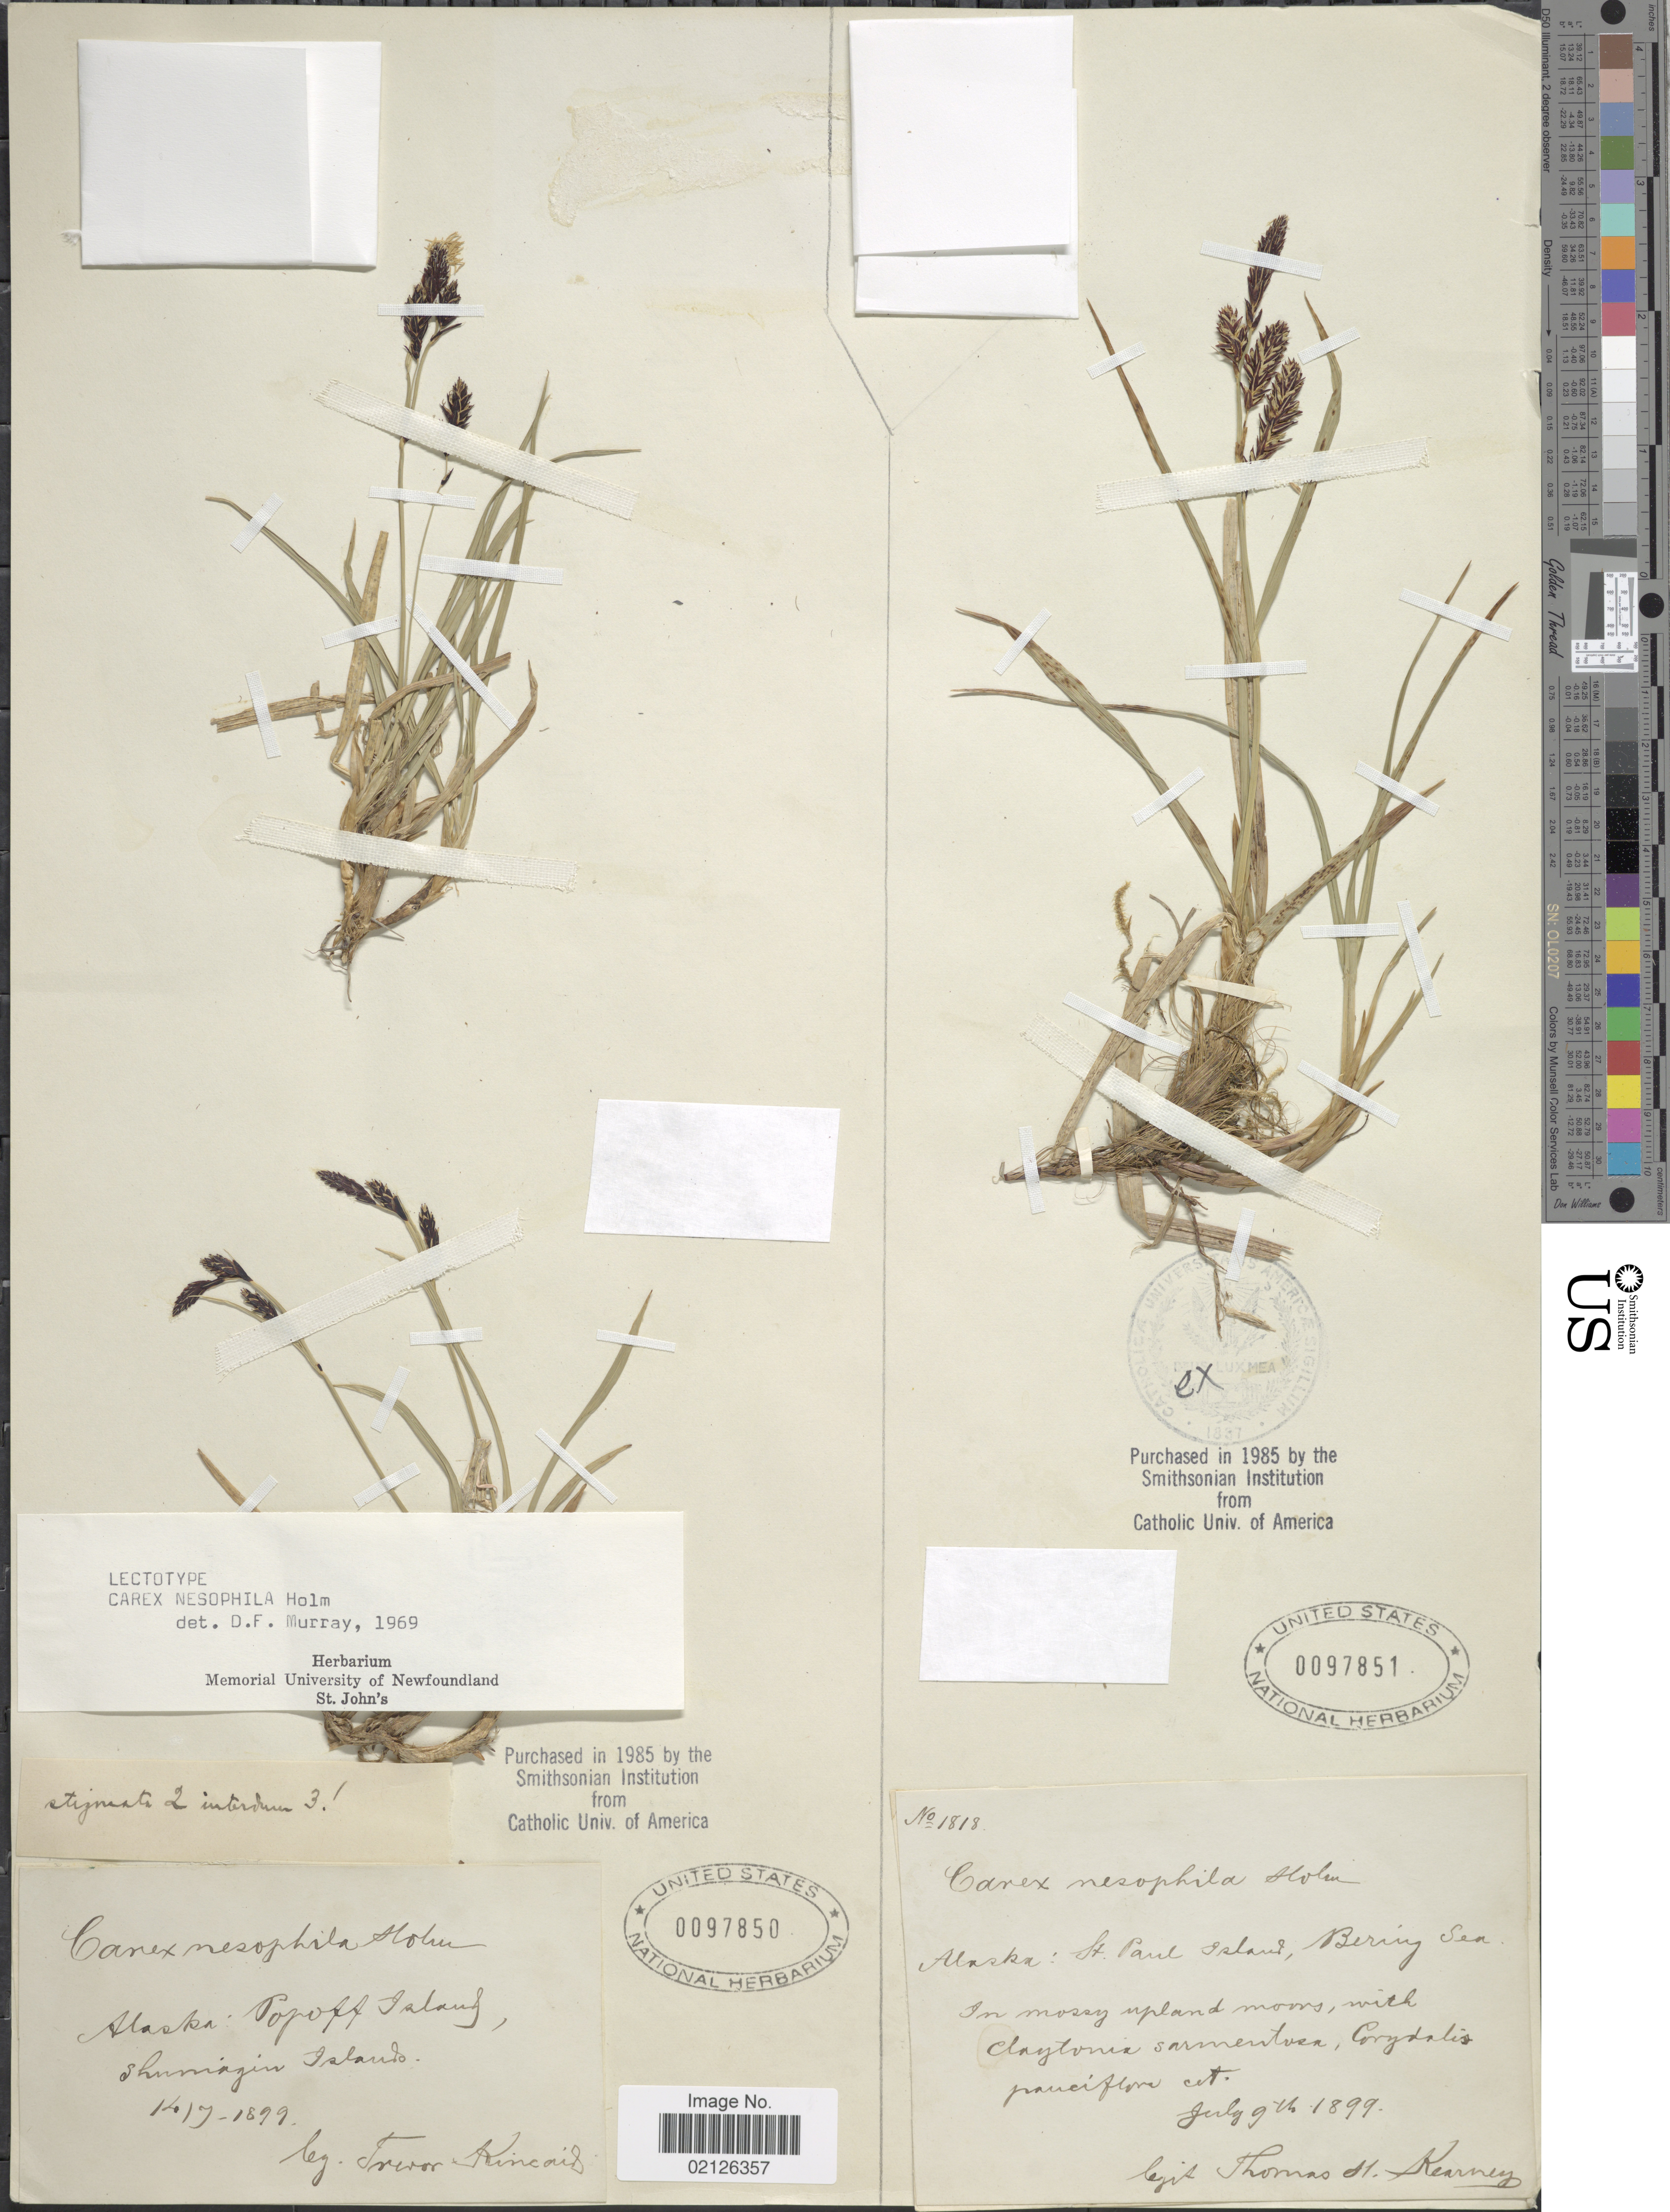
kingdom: Plantae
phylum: Tracheophyta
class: Liliopsida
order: Poales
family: Cyperaceae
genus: Carex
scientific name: Carex microchaeta subsp. nesophila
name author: (Holm) D.F. Murray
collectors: T. H. Kearney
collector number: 1818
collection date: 1899-07-09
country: United States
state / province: Alaska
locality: St Paul Island, Bering Sea, In mossy upland mows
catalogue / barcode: US 97851-2